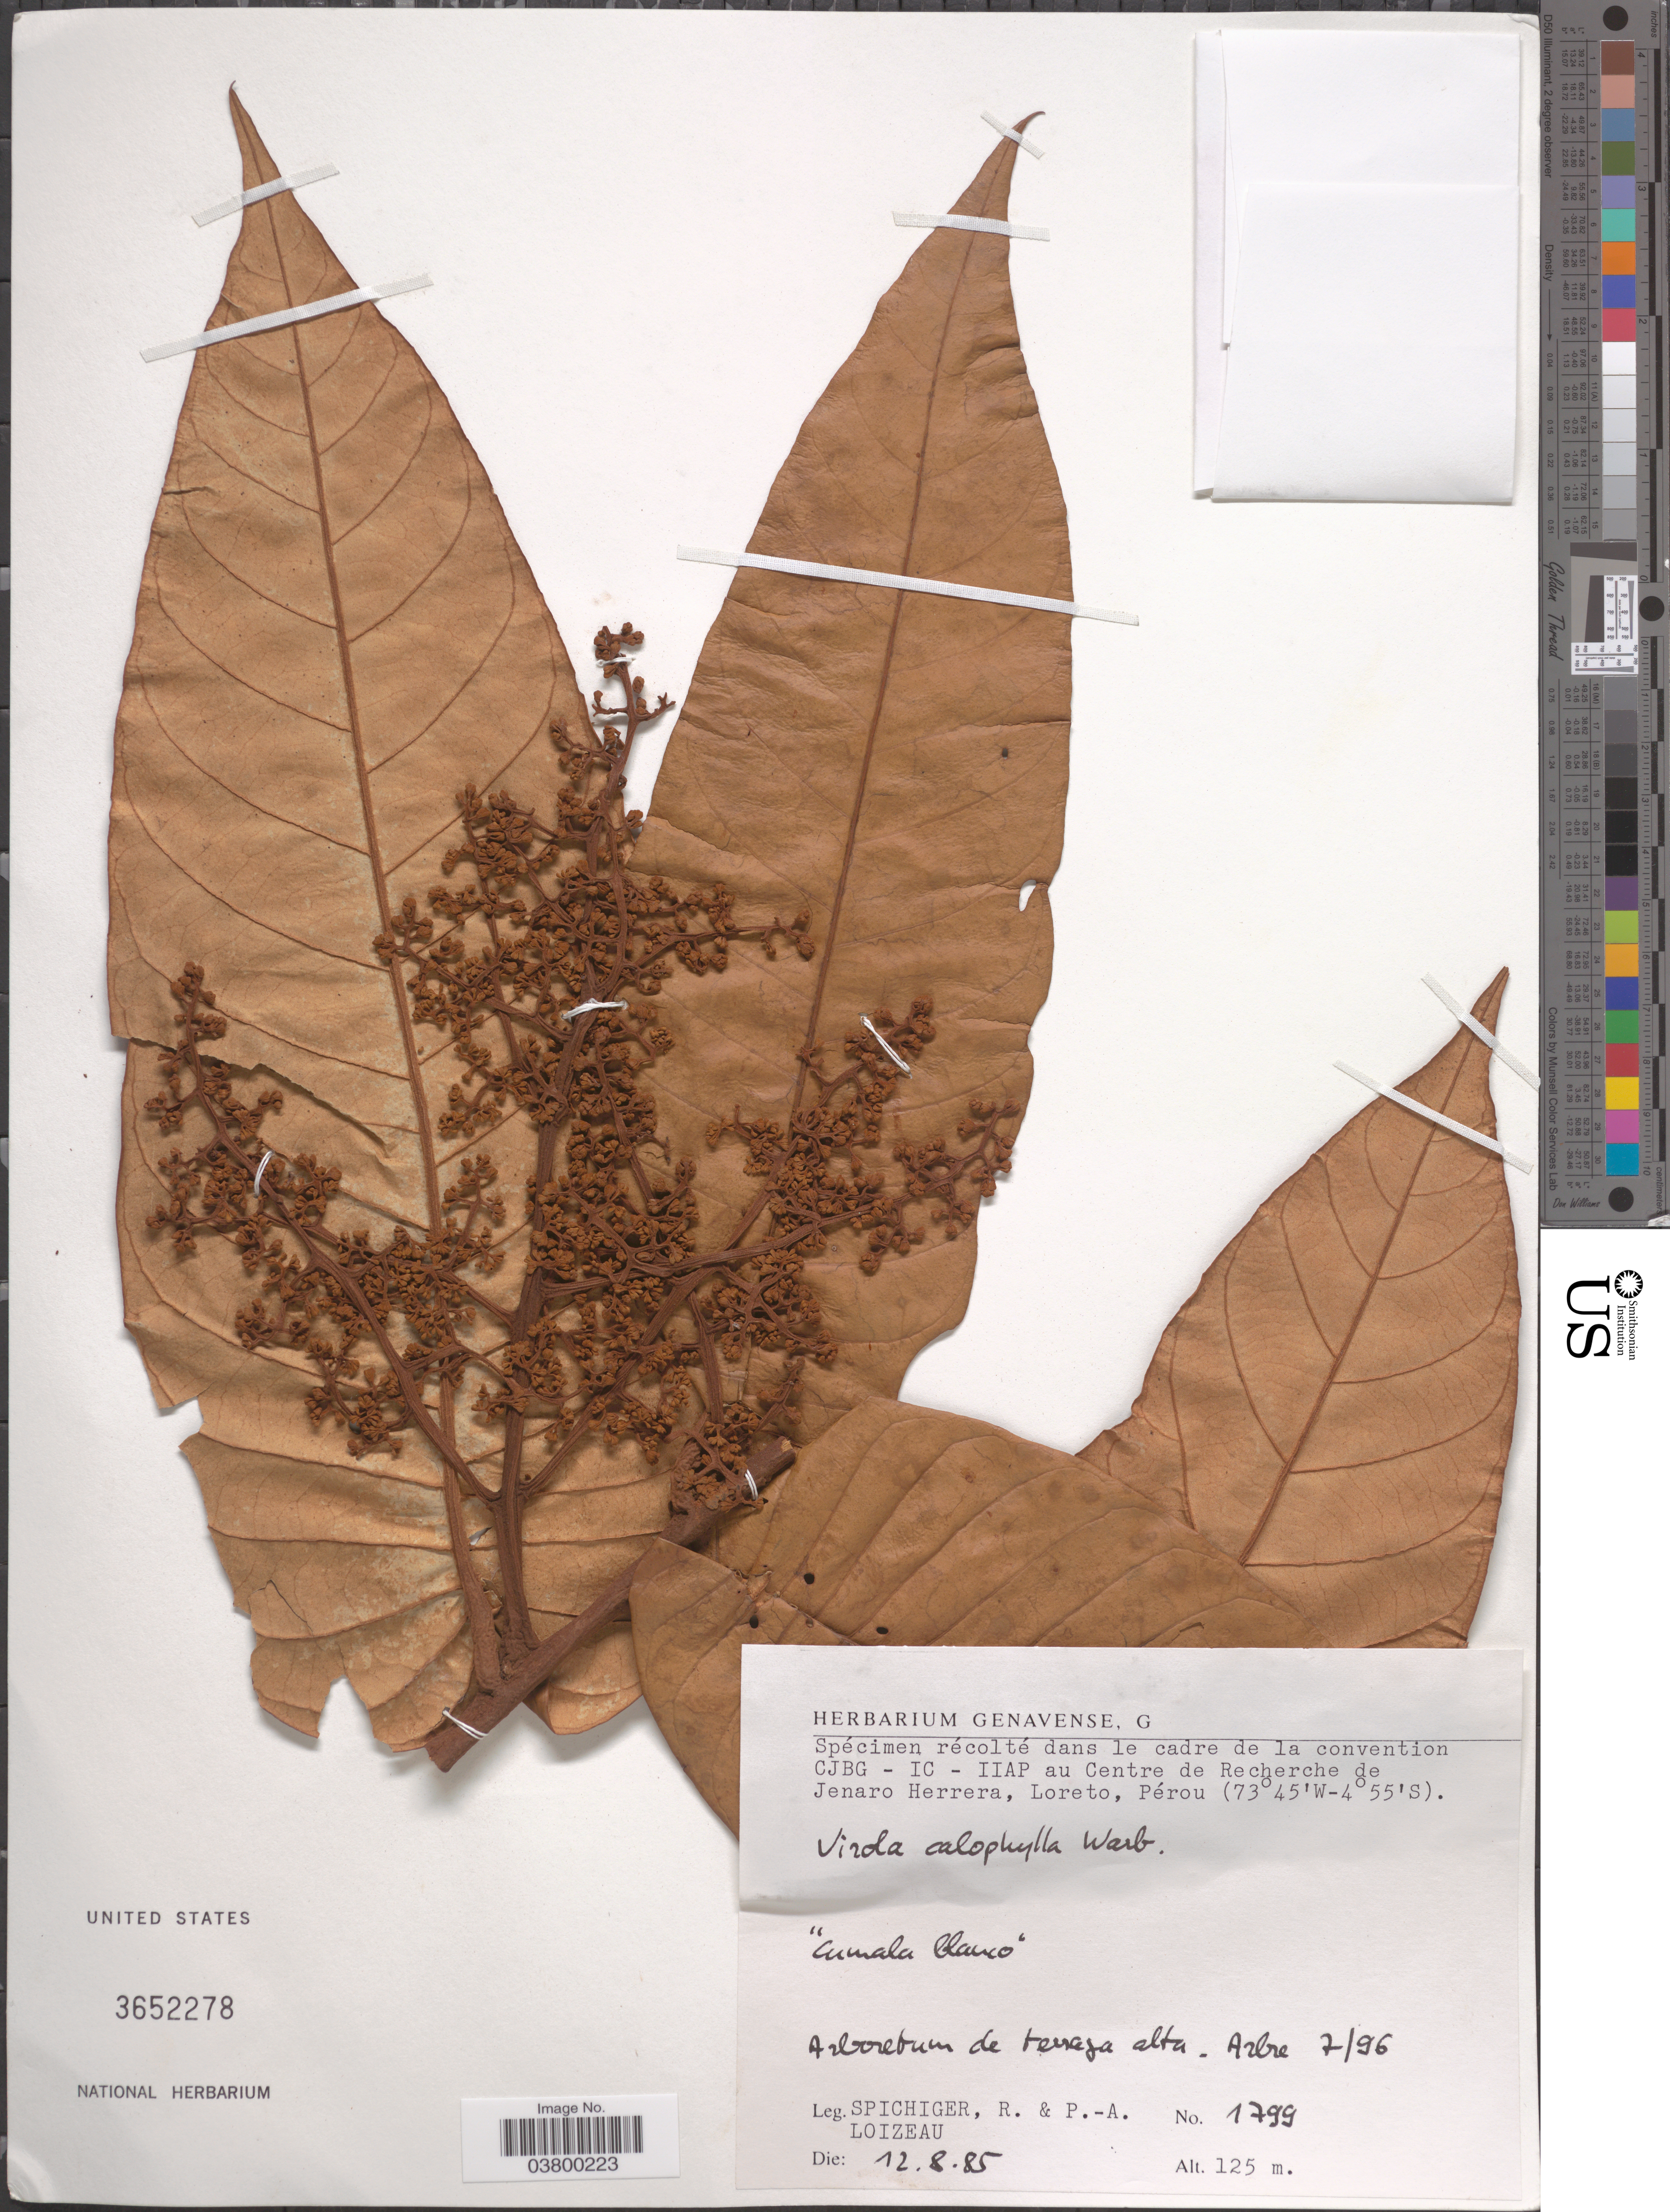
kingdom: Plantae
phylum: Tracheophyta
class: Magnoliopsida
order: Magnoliales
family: Myristicaceae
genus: Virola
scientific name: Virola calophylla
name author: (Spruce) Warb.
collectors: R. Spichiger & P. Loizeau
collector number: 1799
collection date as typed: Transcribed d/m/y: 12/8/85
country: Peru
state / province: Loreto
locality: Centre de Recherche de Jenaro Herrera, Pérou. Arboretum de terraza alta. Arbre 7/96.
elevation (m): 125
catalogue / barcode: US 3652278